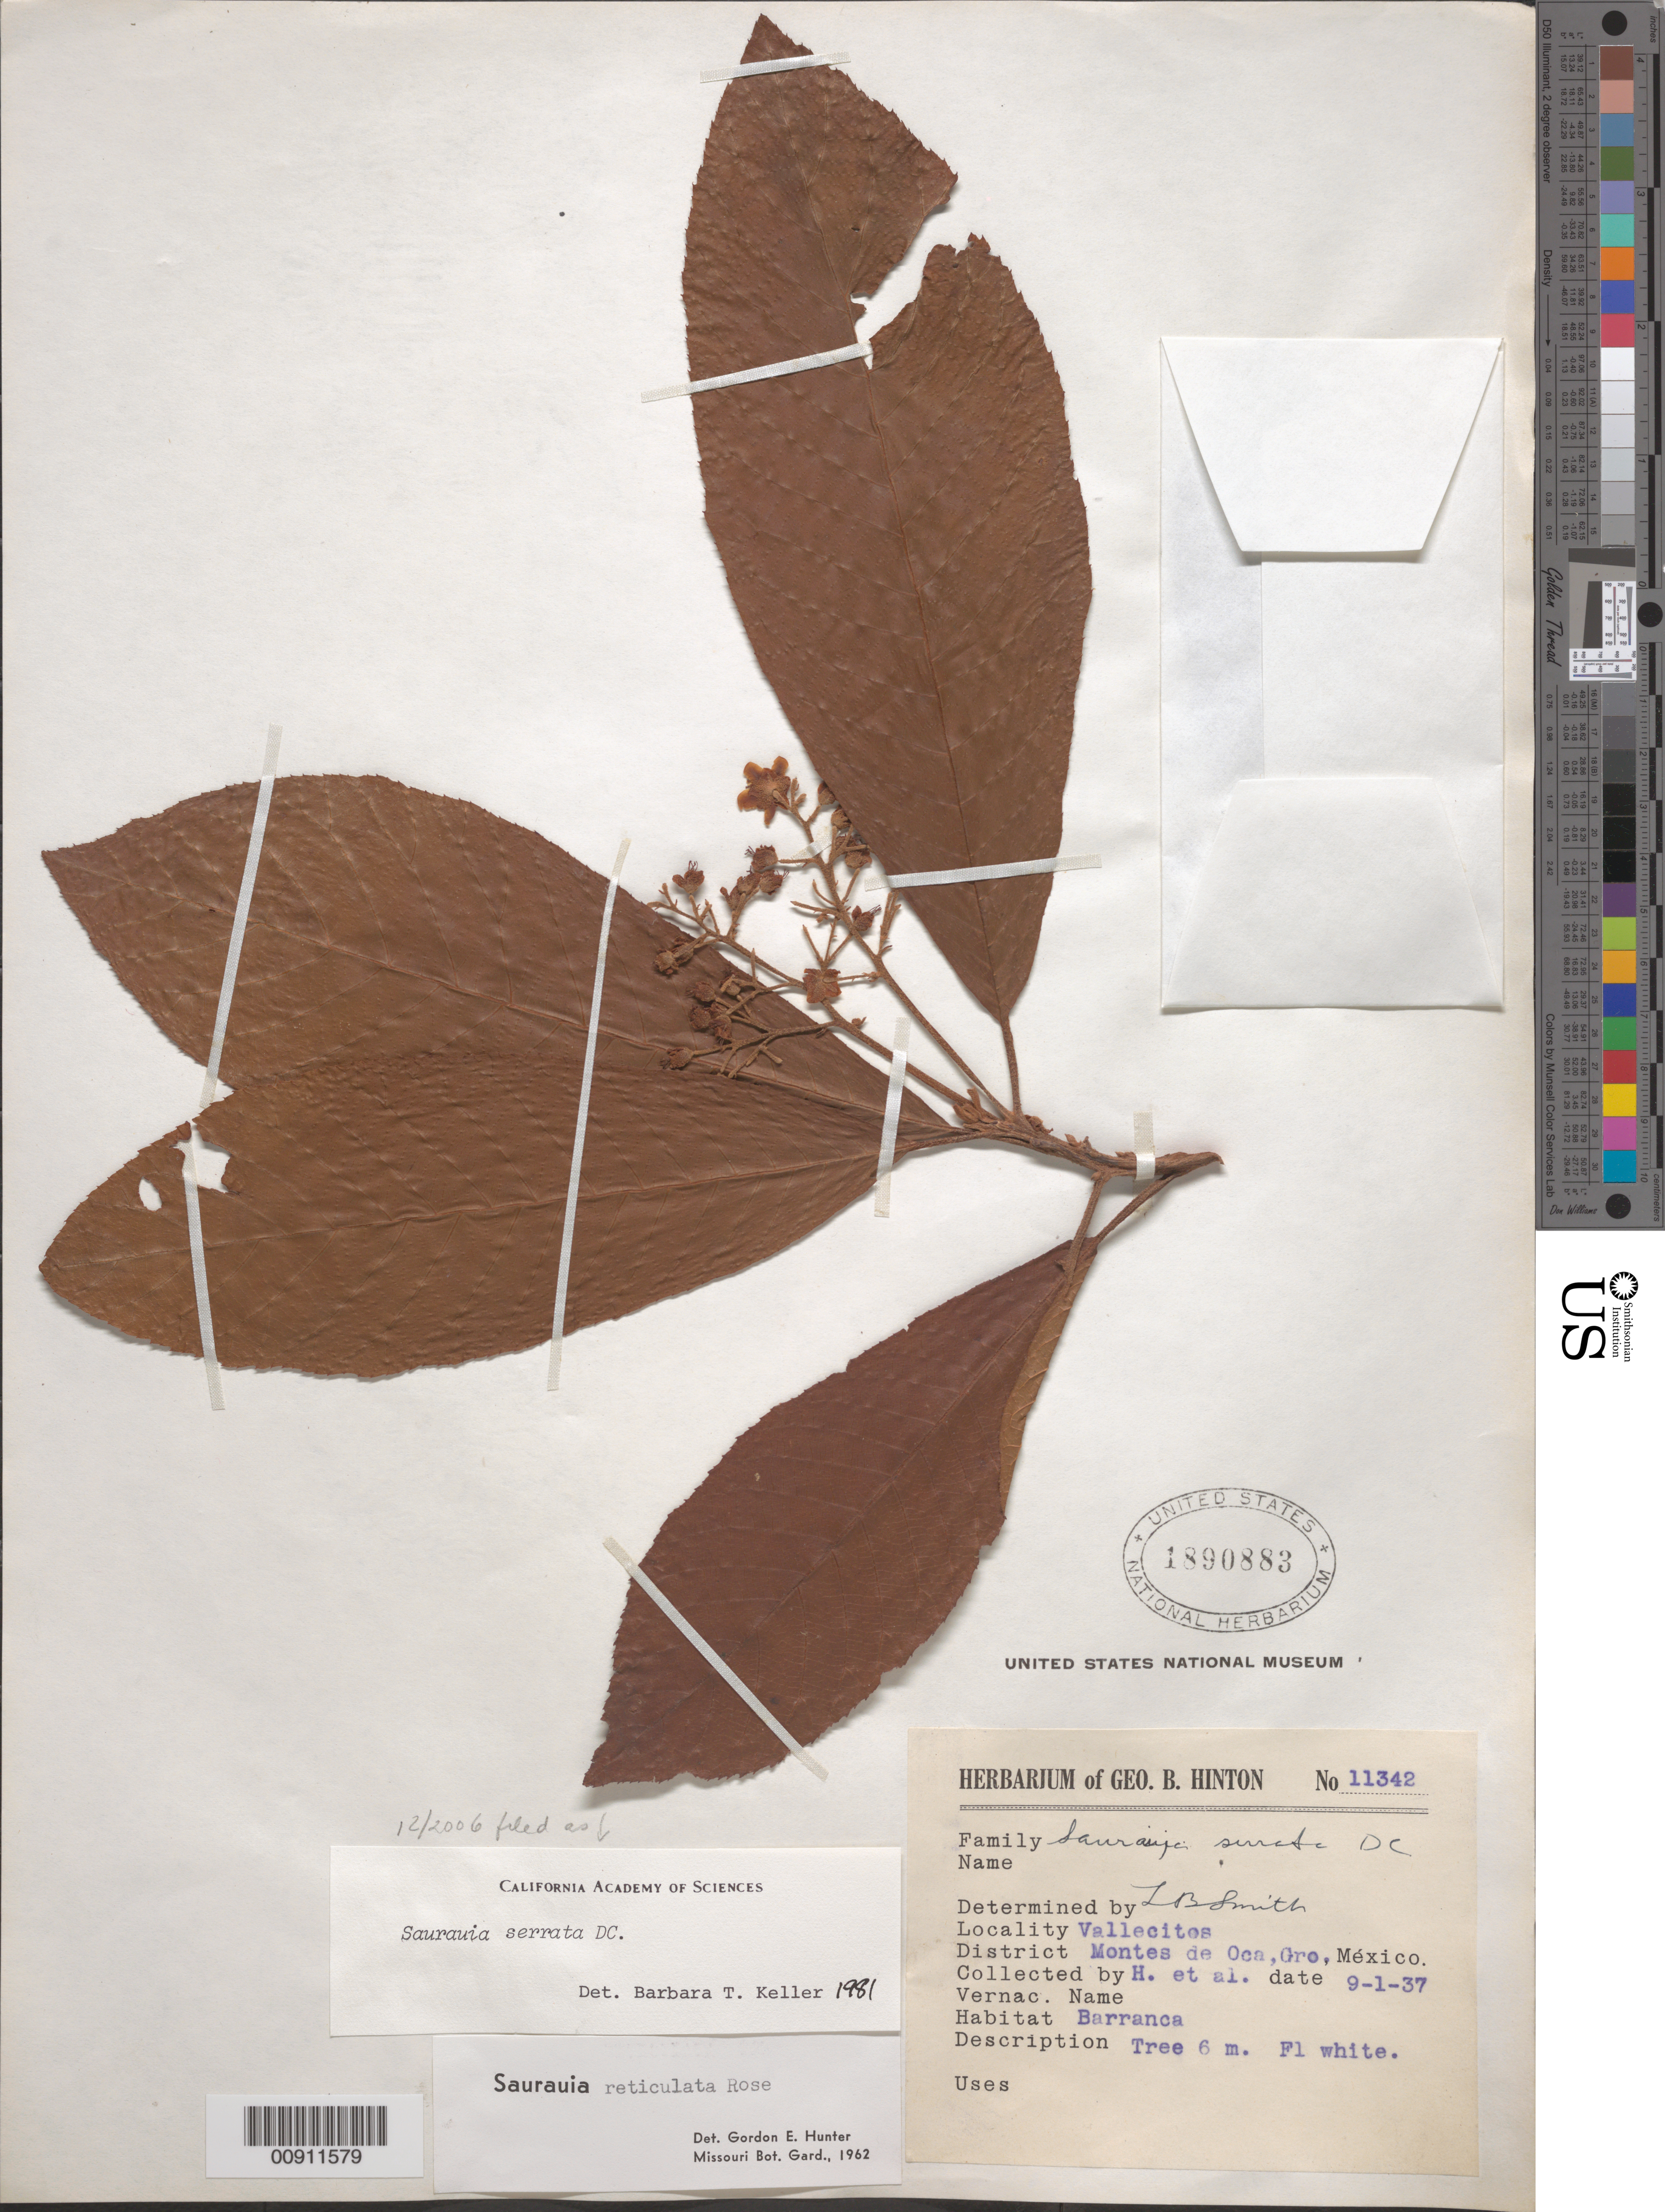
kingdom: Plantae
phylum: Tracheophyta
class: Magnoliopsida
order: Ericales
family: Actinidiaceae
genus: Saurauia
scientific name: Saurauia serrata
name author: DC.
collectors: G. B. Hinton & et al.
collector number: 11342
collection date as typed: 01 Sep 1937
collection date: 1937-09-01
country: Mexico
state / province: Guerrero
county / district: Montes de Oca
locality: Vallecitos, District Montes de Oca, Guerrero.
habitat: Barranca.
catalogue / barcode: US 1890883